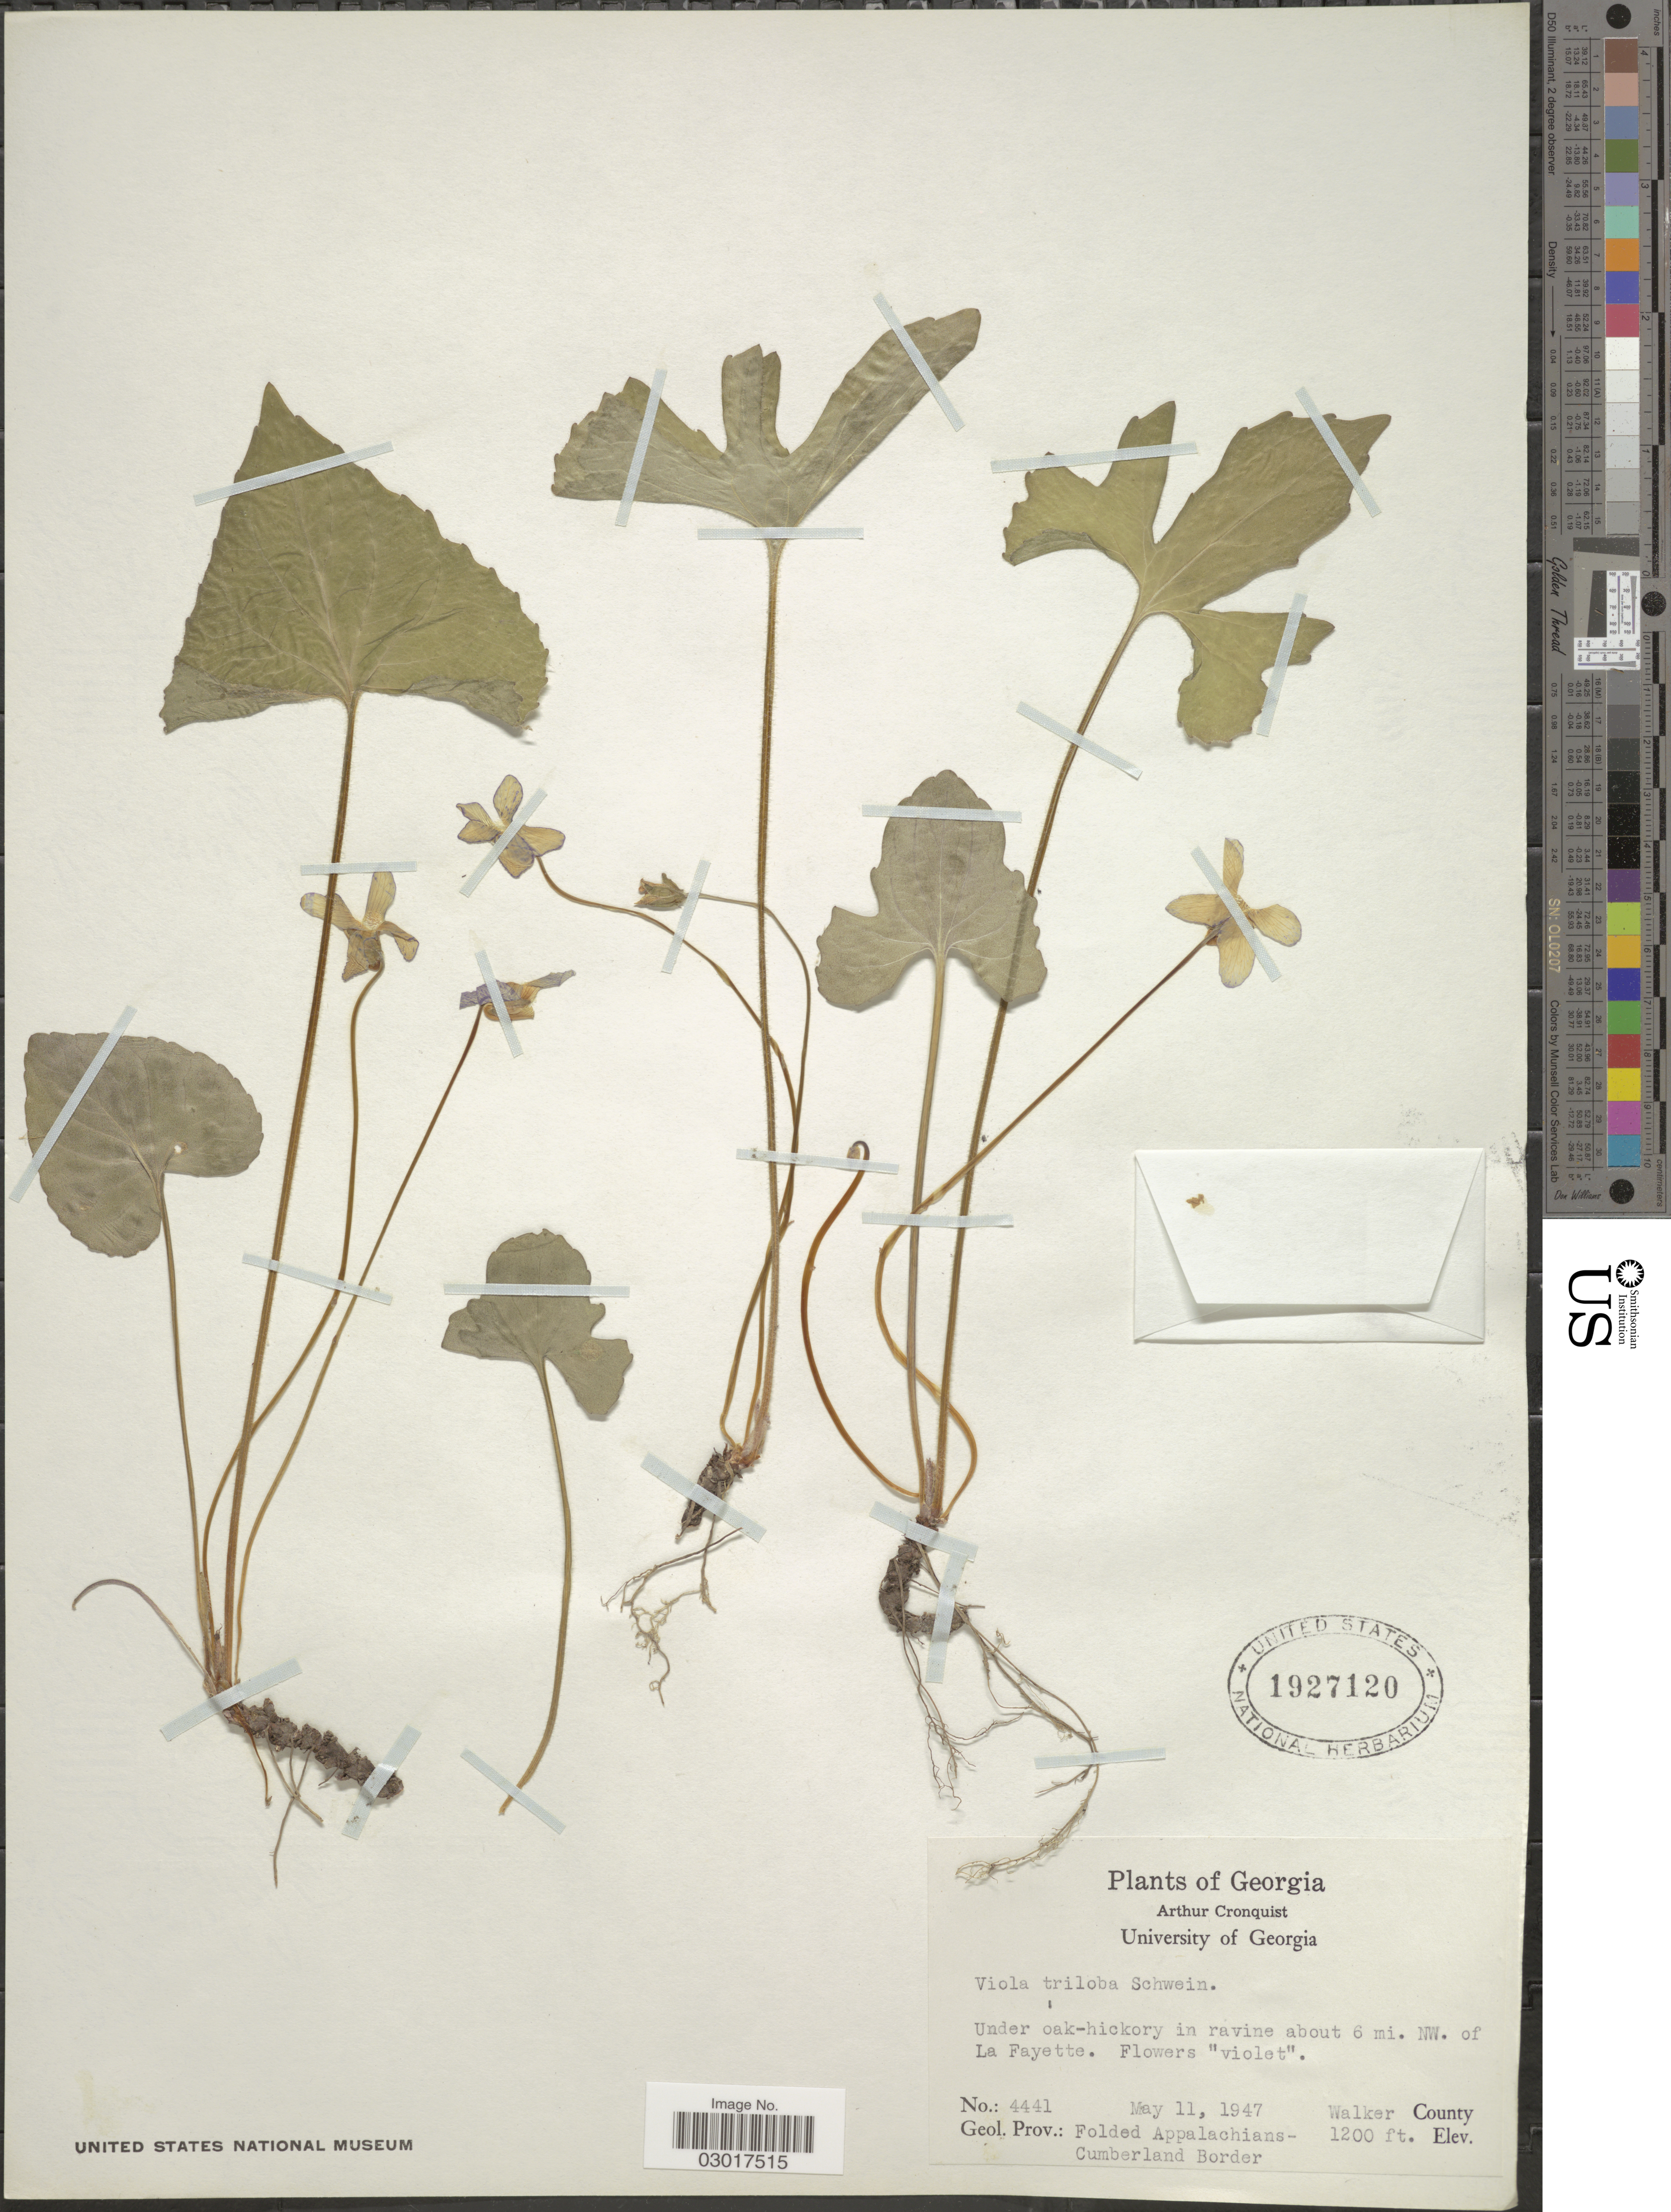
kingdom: Plantae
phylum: Tracheophyta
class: Magnoliopsida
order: Malpighiales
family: Violaceae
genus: Viola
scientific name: Viola triloba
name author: Schwein.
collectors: A. J. Cronquist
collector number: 4441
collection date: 1947-05-11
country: United States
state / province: Georgia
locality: Under oak-hickory in ravine about 6 mi. NW. of La Fayette. Walker County. Geol. Prov.: Folded Appalachians-Cumberland Border.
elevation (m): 366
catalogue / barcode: US 1927120